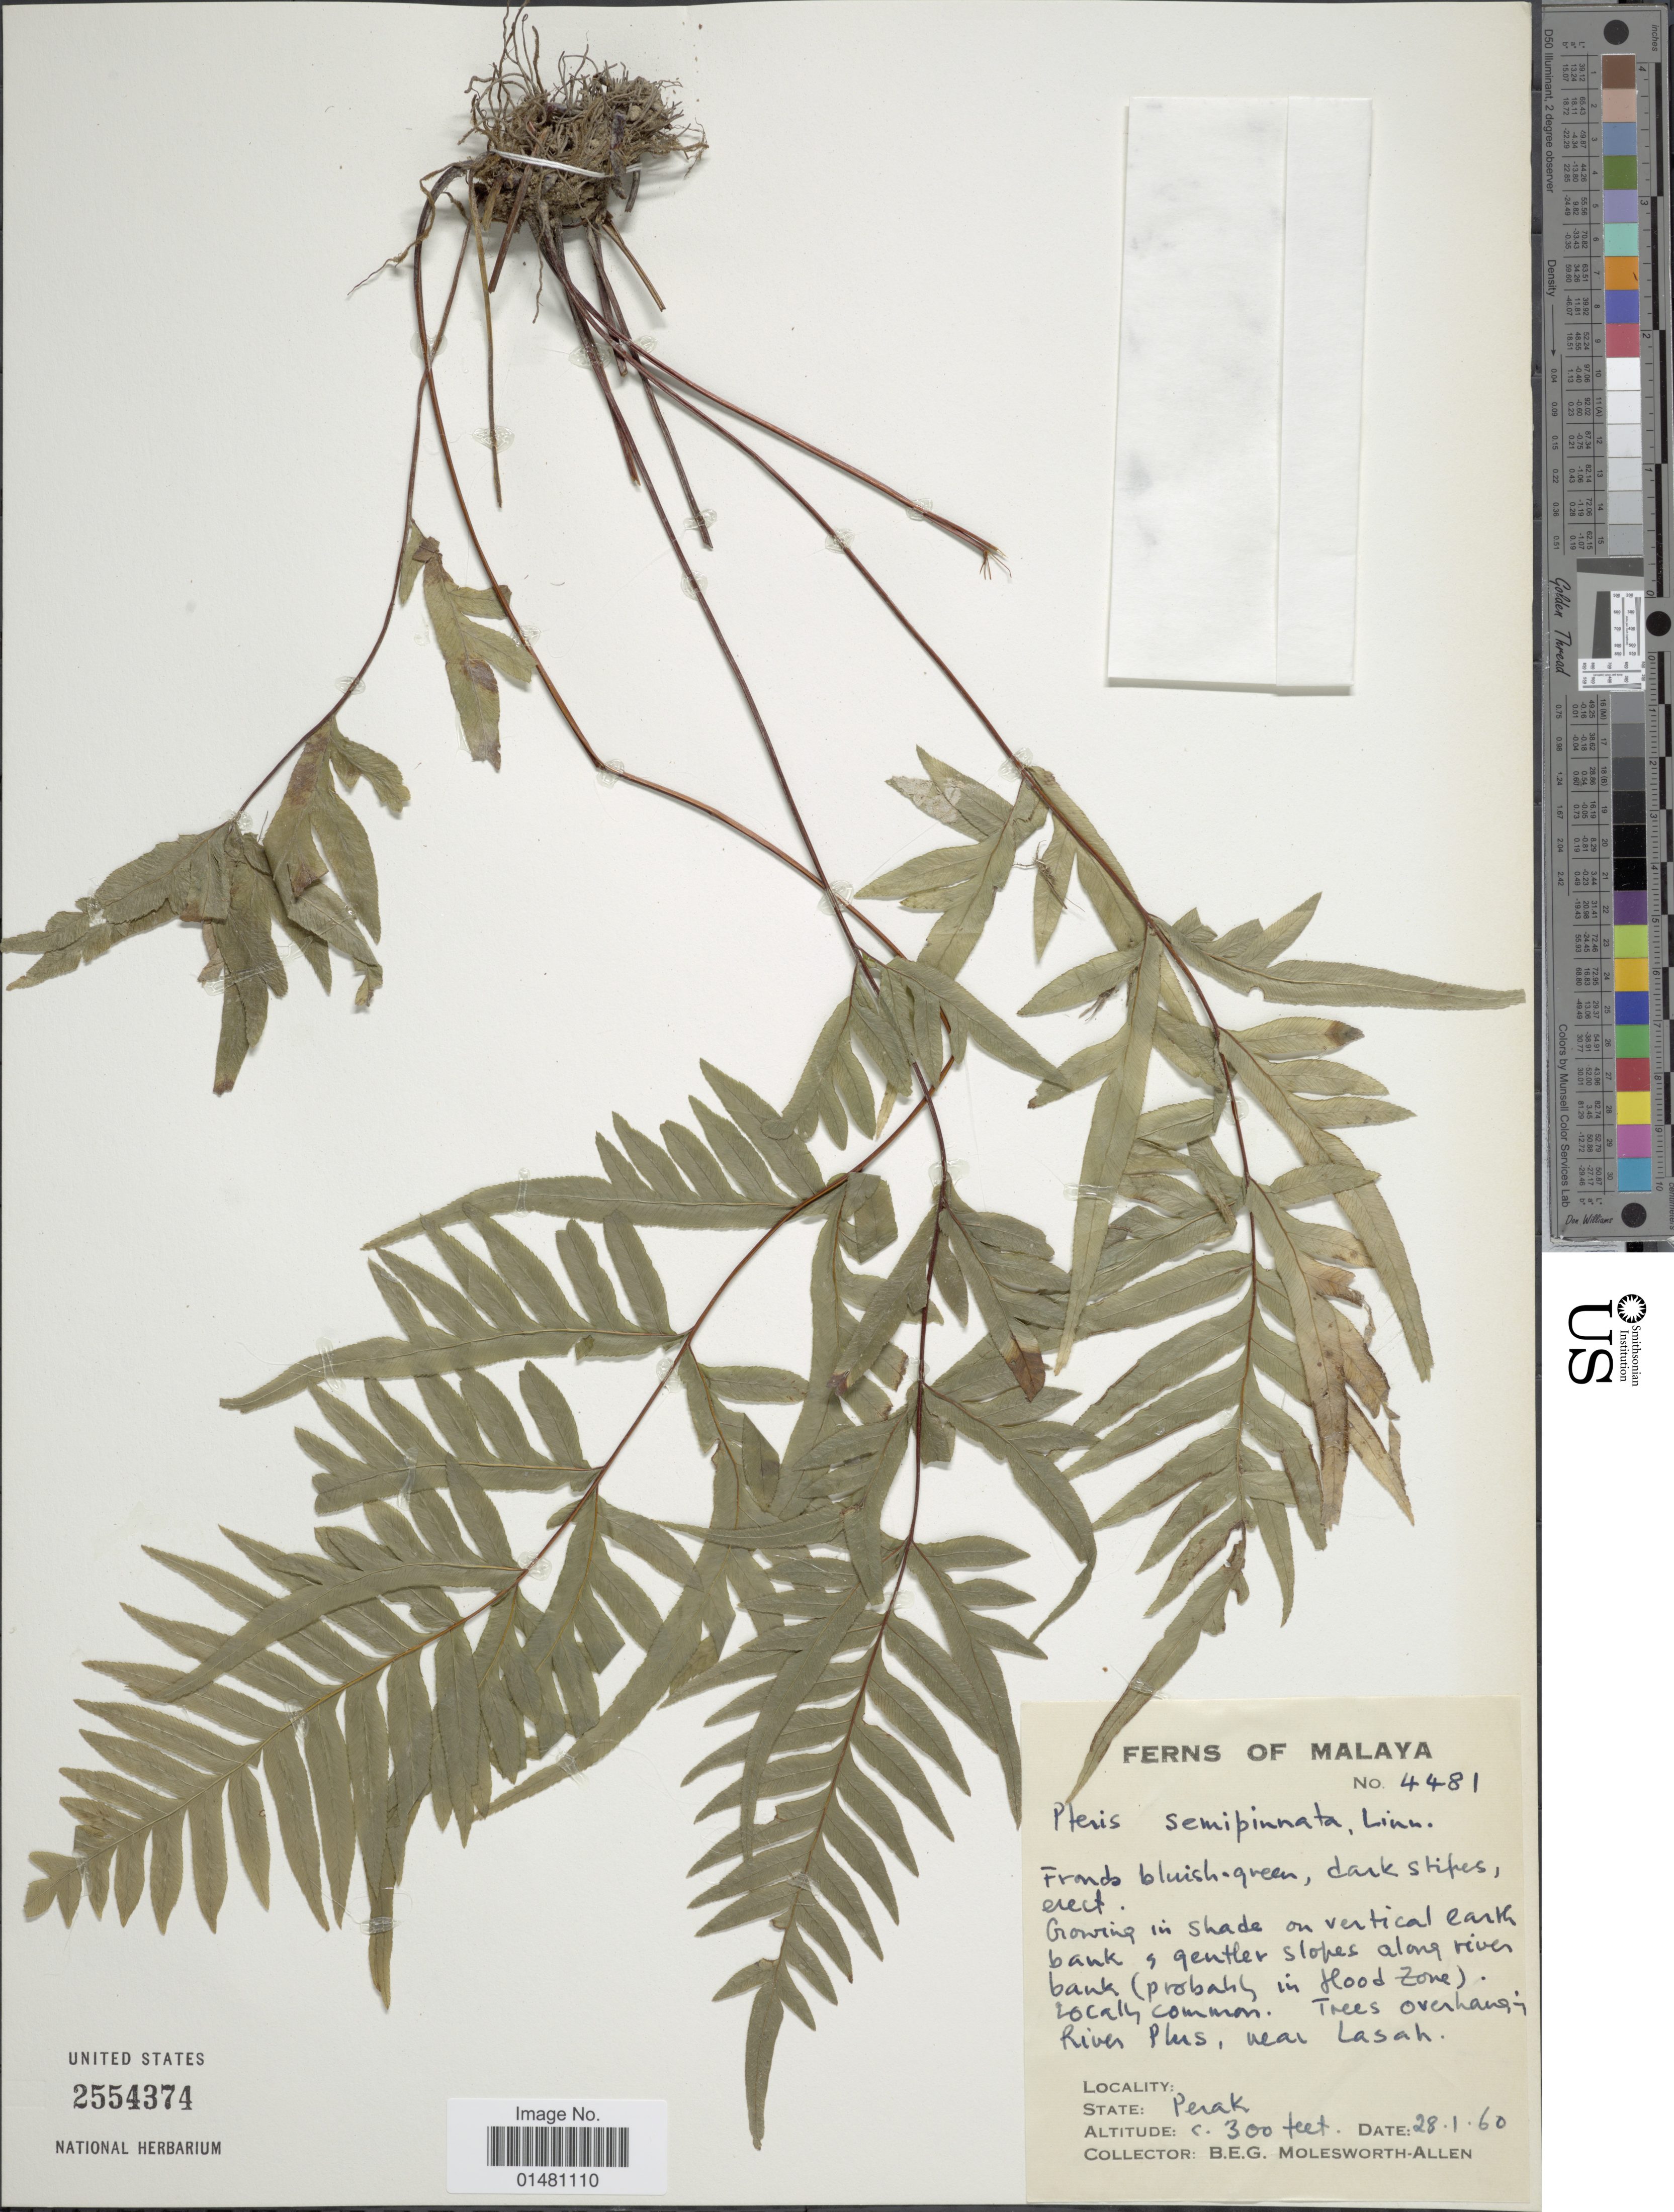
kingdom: Plantae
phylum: Tracheophyta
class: Polypodiopsida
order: Polypodiales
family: Pteridaceae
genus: Pteris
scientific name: Pteris semipinnata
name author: L.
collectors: B. E. G. Molesworth-Allen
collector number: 4481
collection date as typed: Transcribed d/m/y: 28/1/60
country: Malaysia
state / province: Perak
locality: River Plus, near Lasah, Malaya.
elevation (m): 91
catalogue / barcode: US 2554374